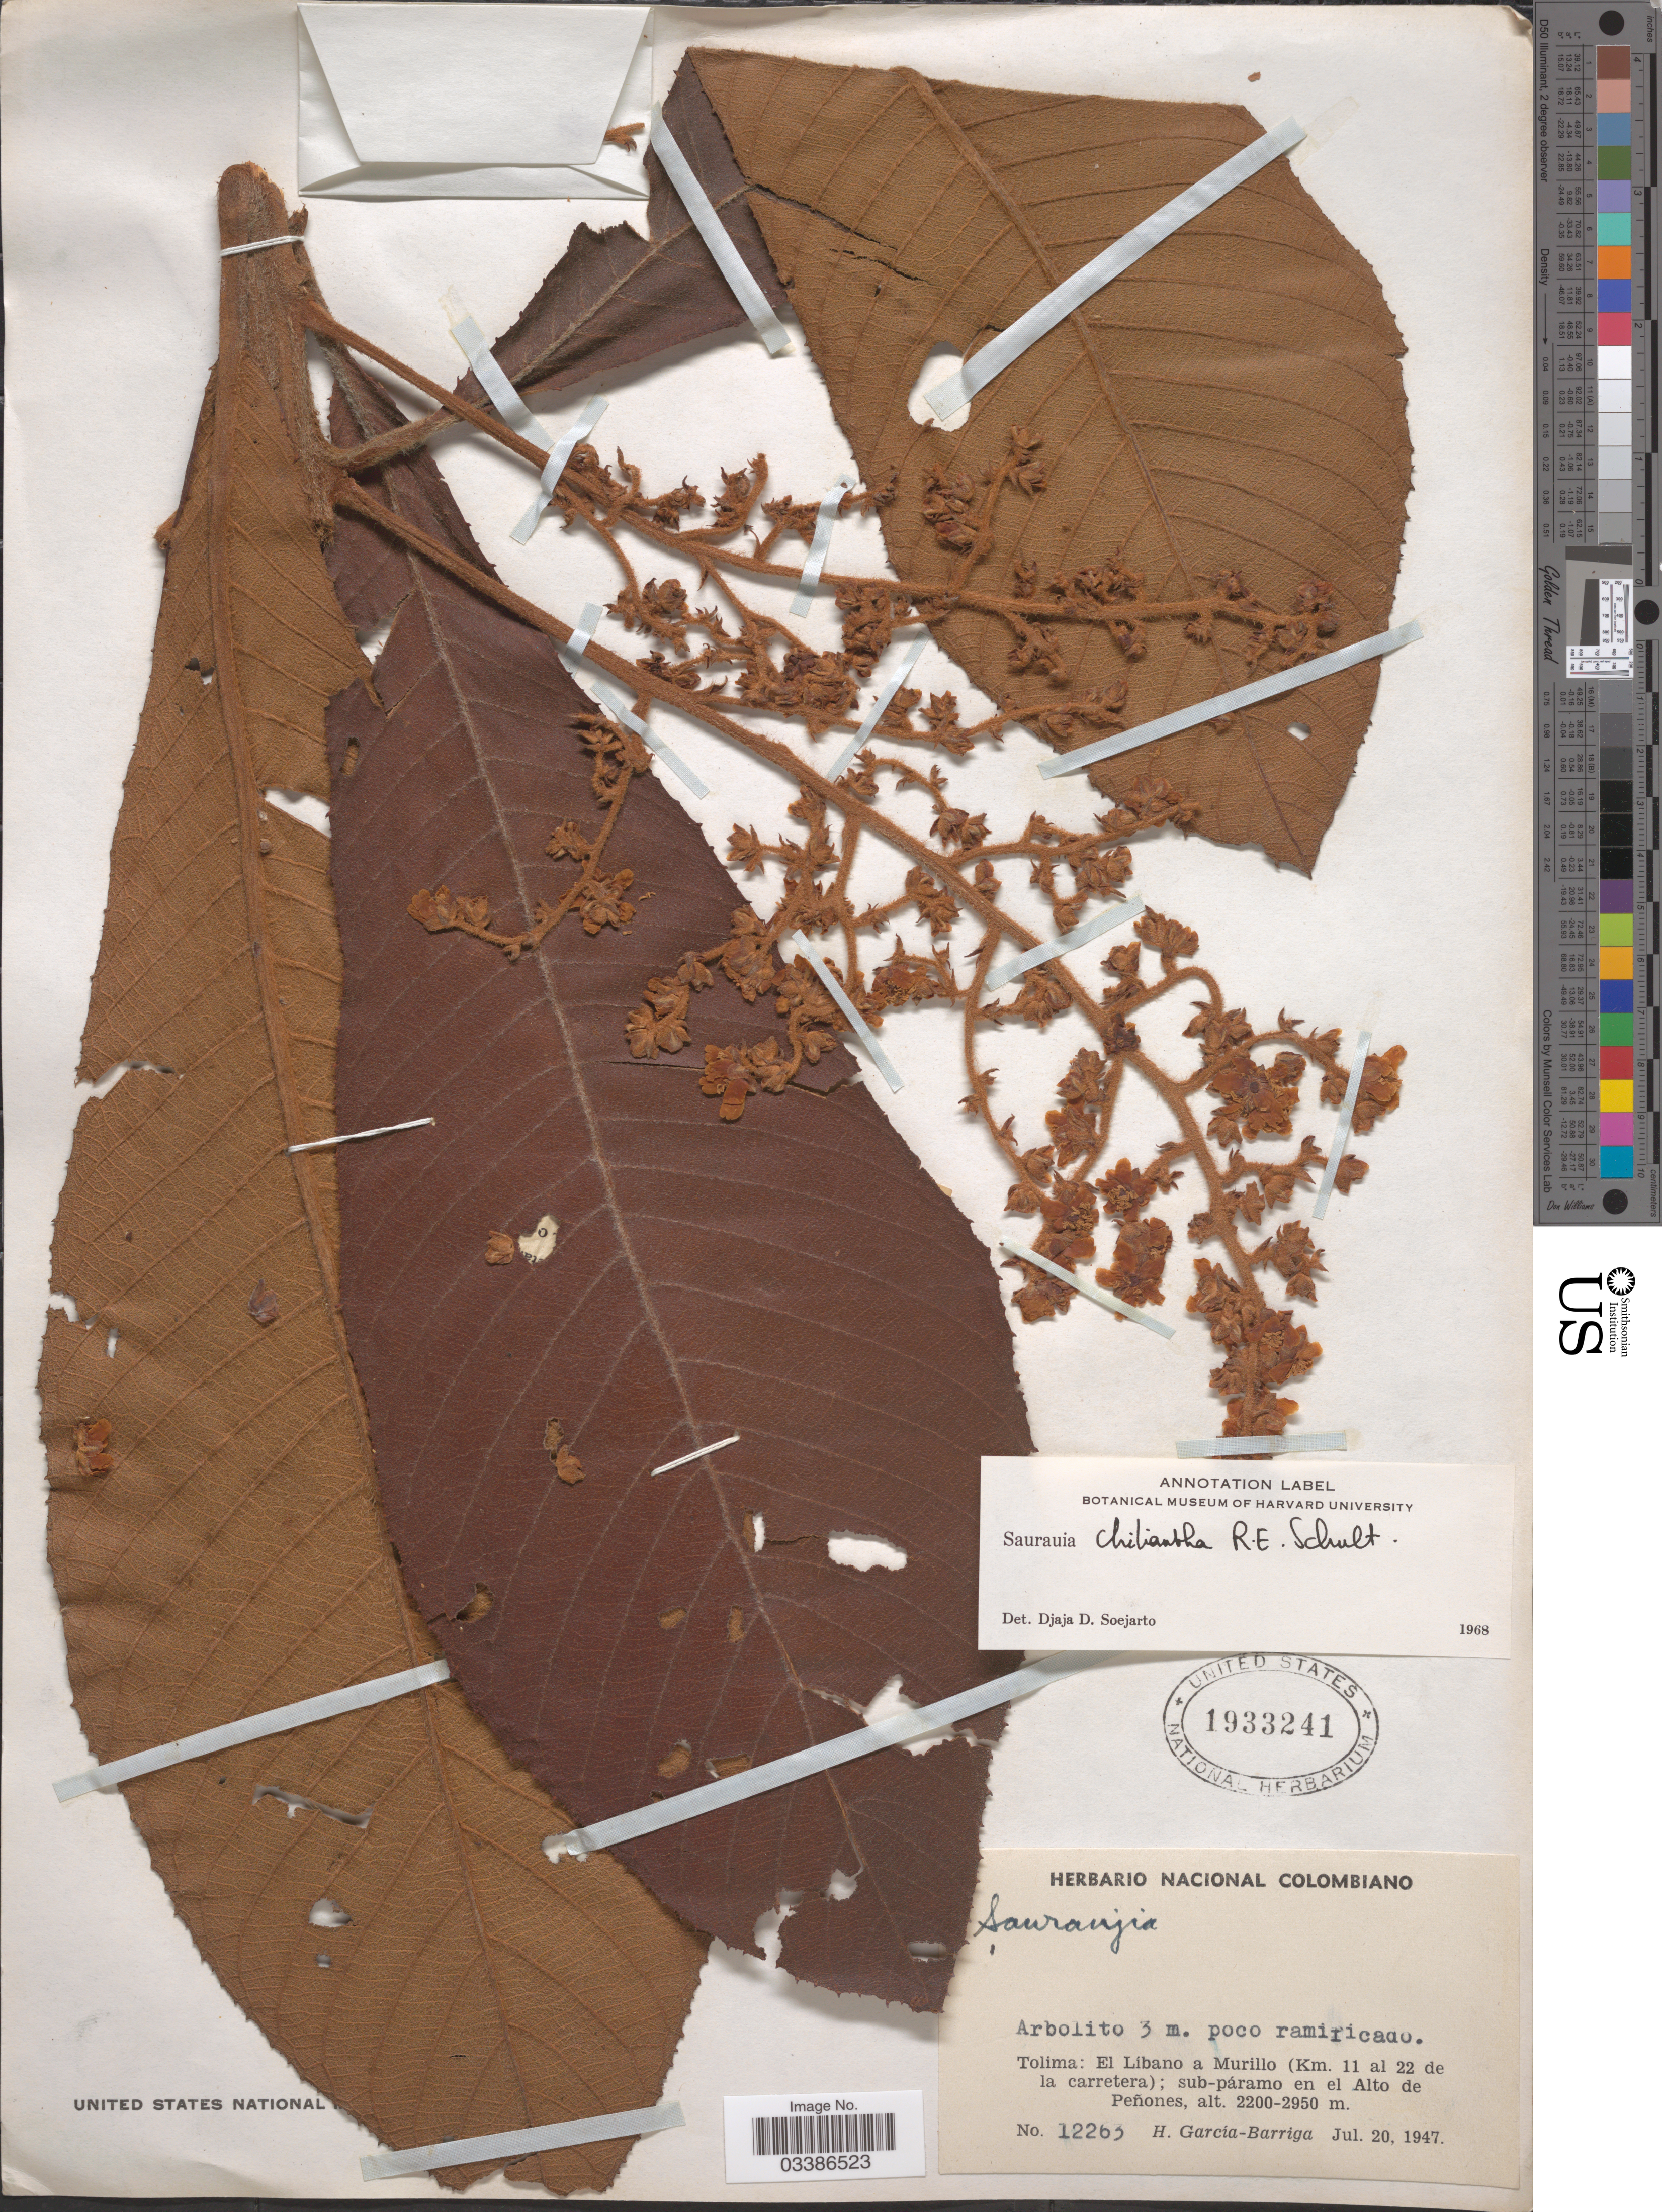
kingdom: Plantae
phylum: Tracheophyta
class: Magnoliopsida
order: Ericales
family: Actinidiaceae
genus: Saurauia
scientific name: Saurauia chiliantha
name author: R.E. Schult.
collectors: H. García Barriga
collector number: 12263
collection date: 1947-07-20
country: Colombia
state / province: Tolima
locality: El Libano a Murillo (Km. 11 al 22 de la carretera); sub-páramo en el Alto de Peñones.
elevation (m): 2200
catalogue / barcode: US 1933241